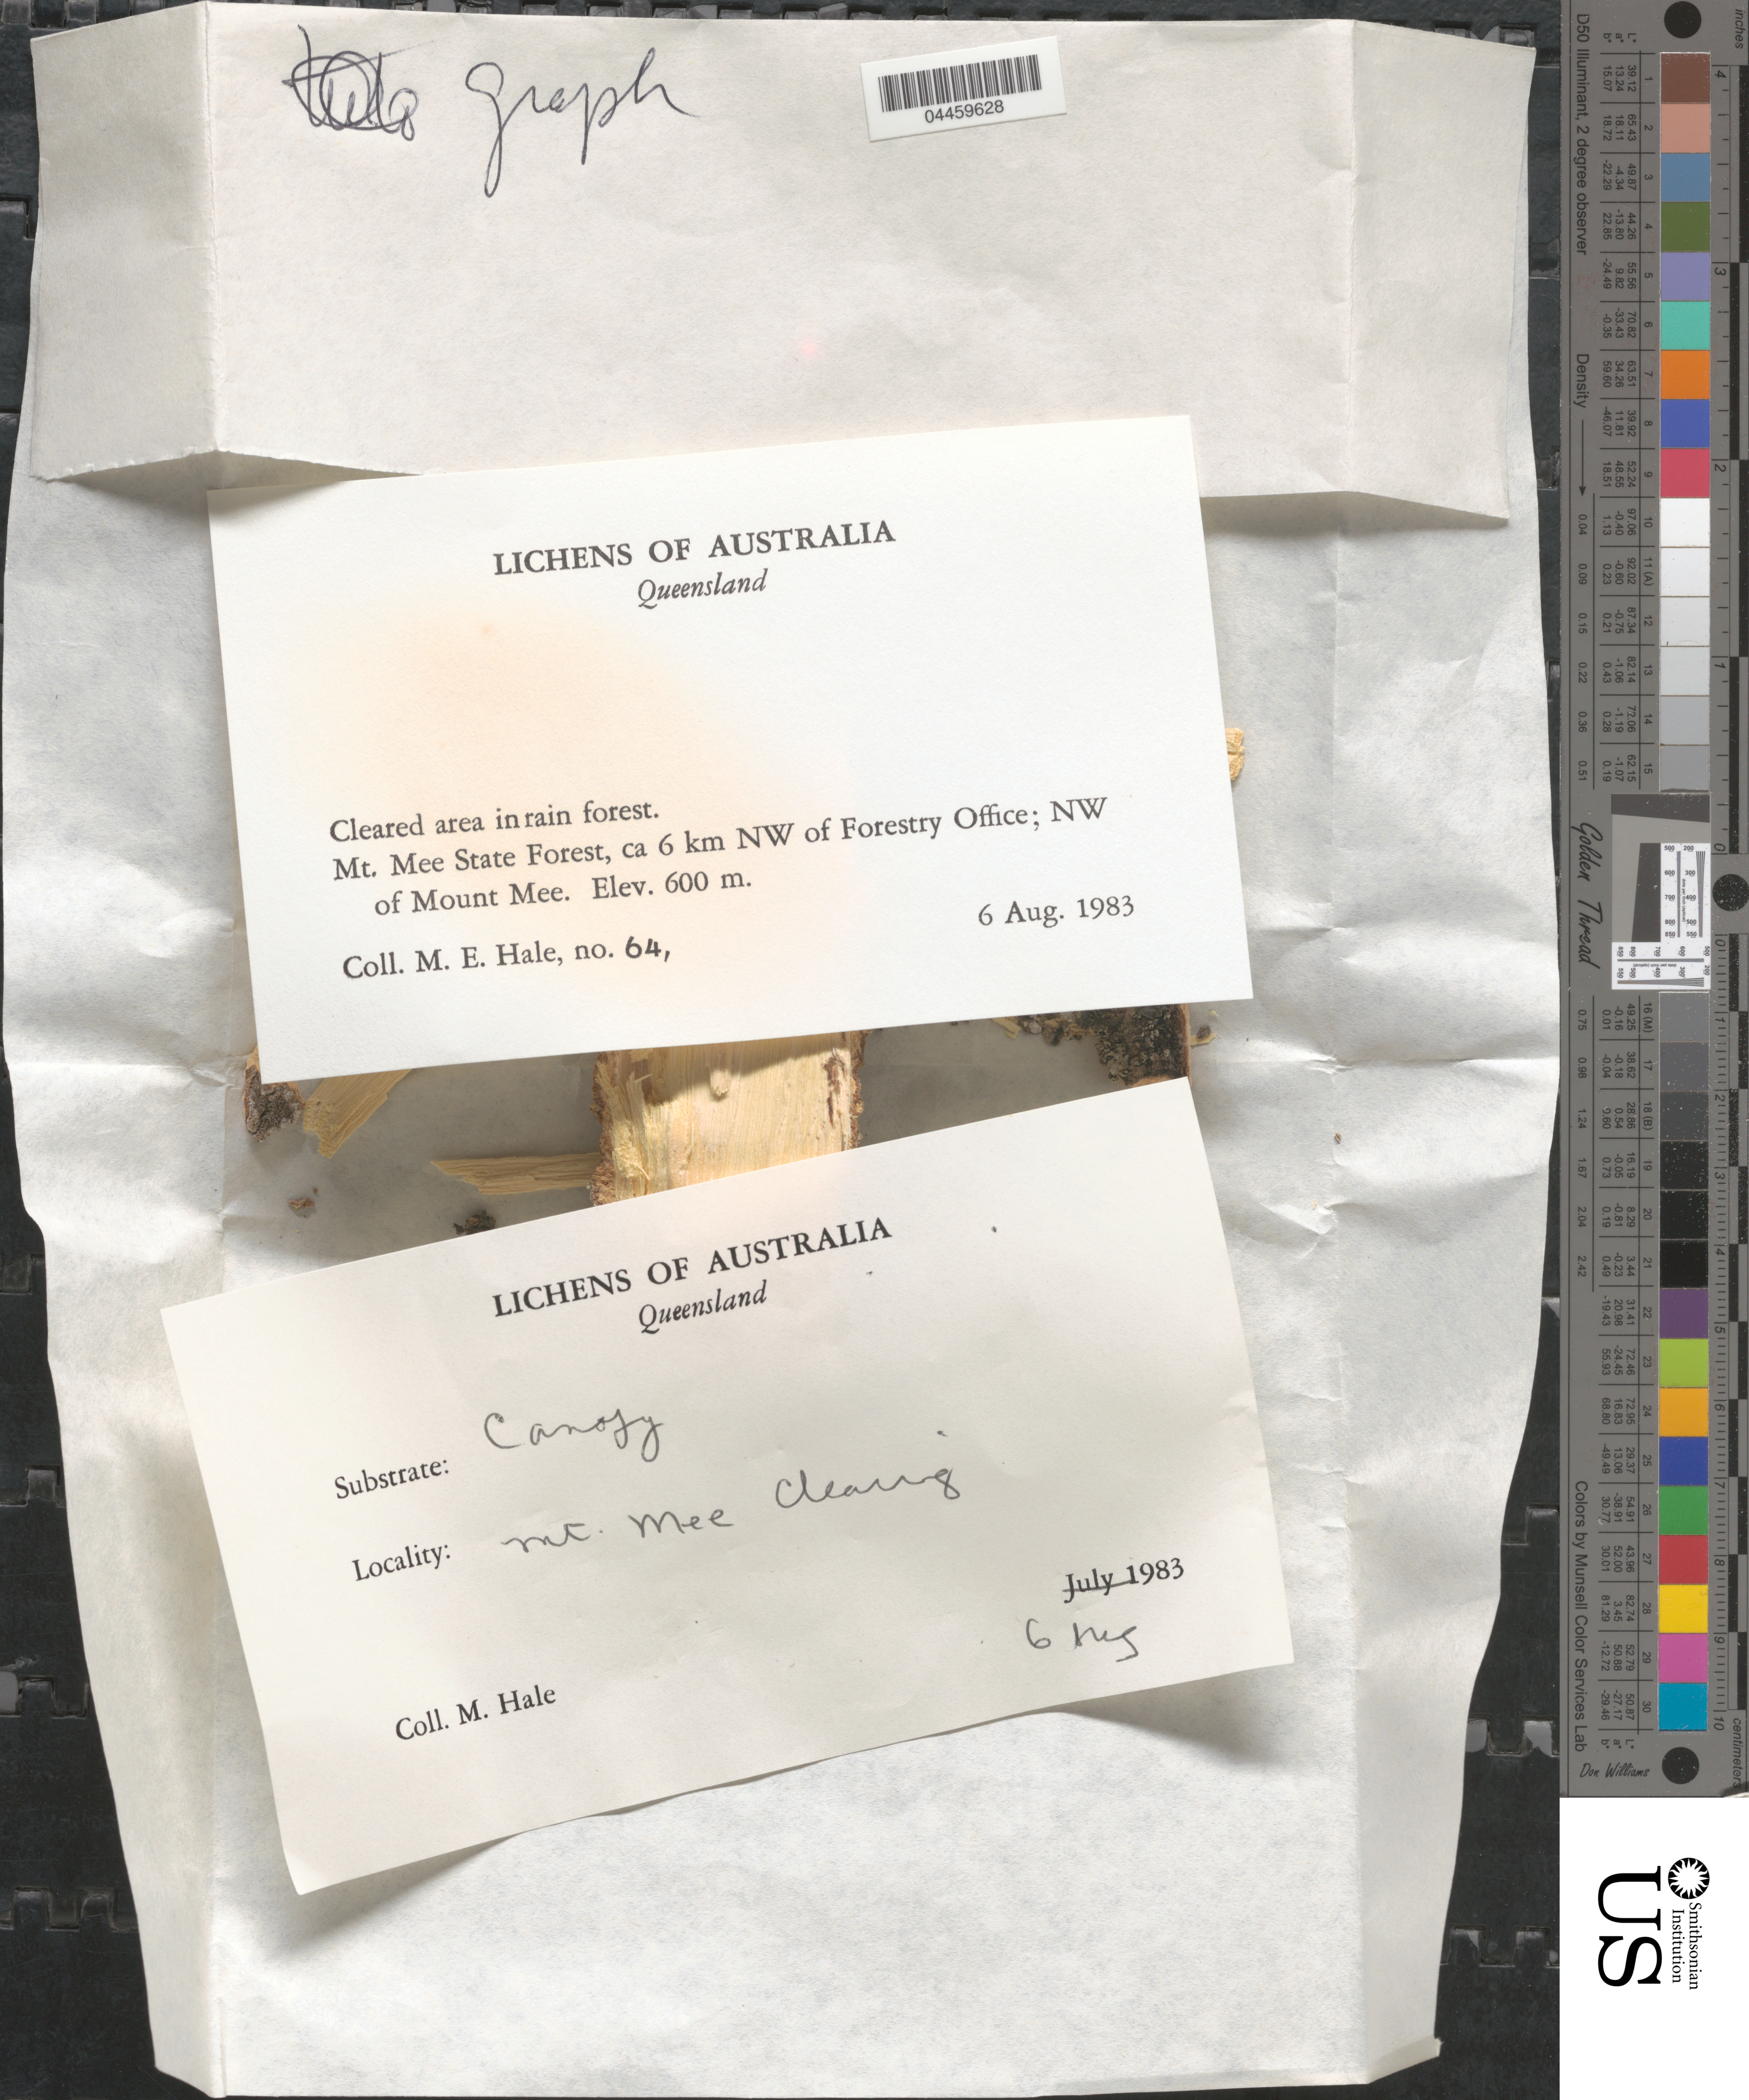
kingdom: Fungi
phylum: Ascomycota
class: Lecanoromycetes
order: Ostropales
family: Graphidaceae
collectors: M. Hale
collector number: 64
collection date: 1983-08-06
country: Australia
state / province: Queensland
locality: Mt. Mee State Forest, ca 6 km NW of Forestry Office; NW of Mount Mee. Mt. Mee Clearing.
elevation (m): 600